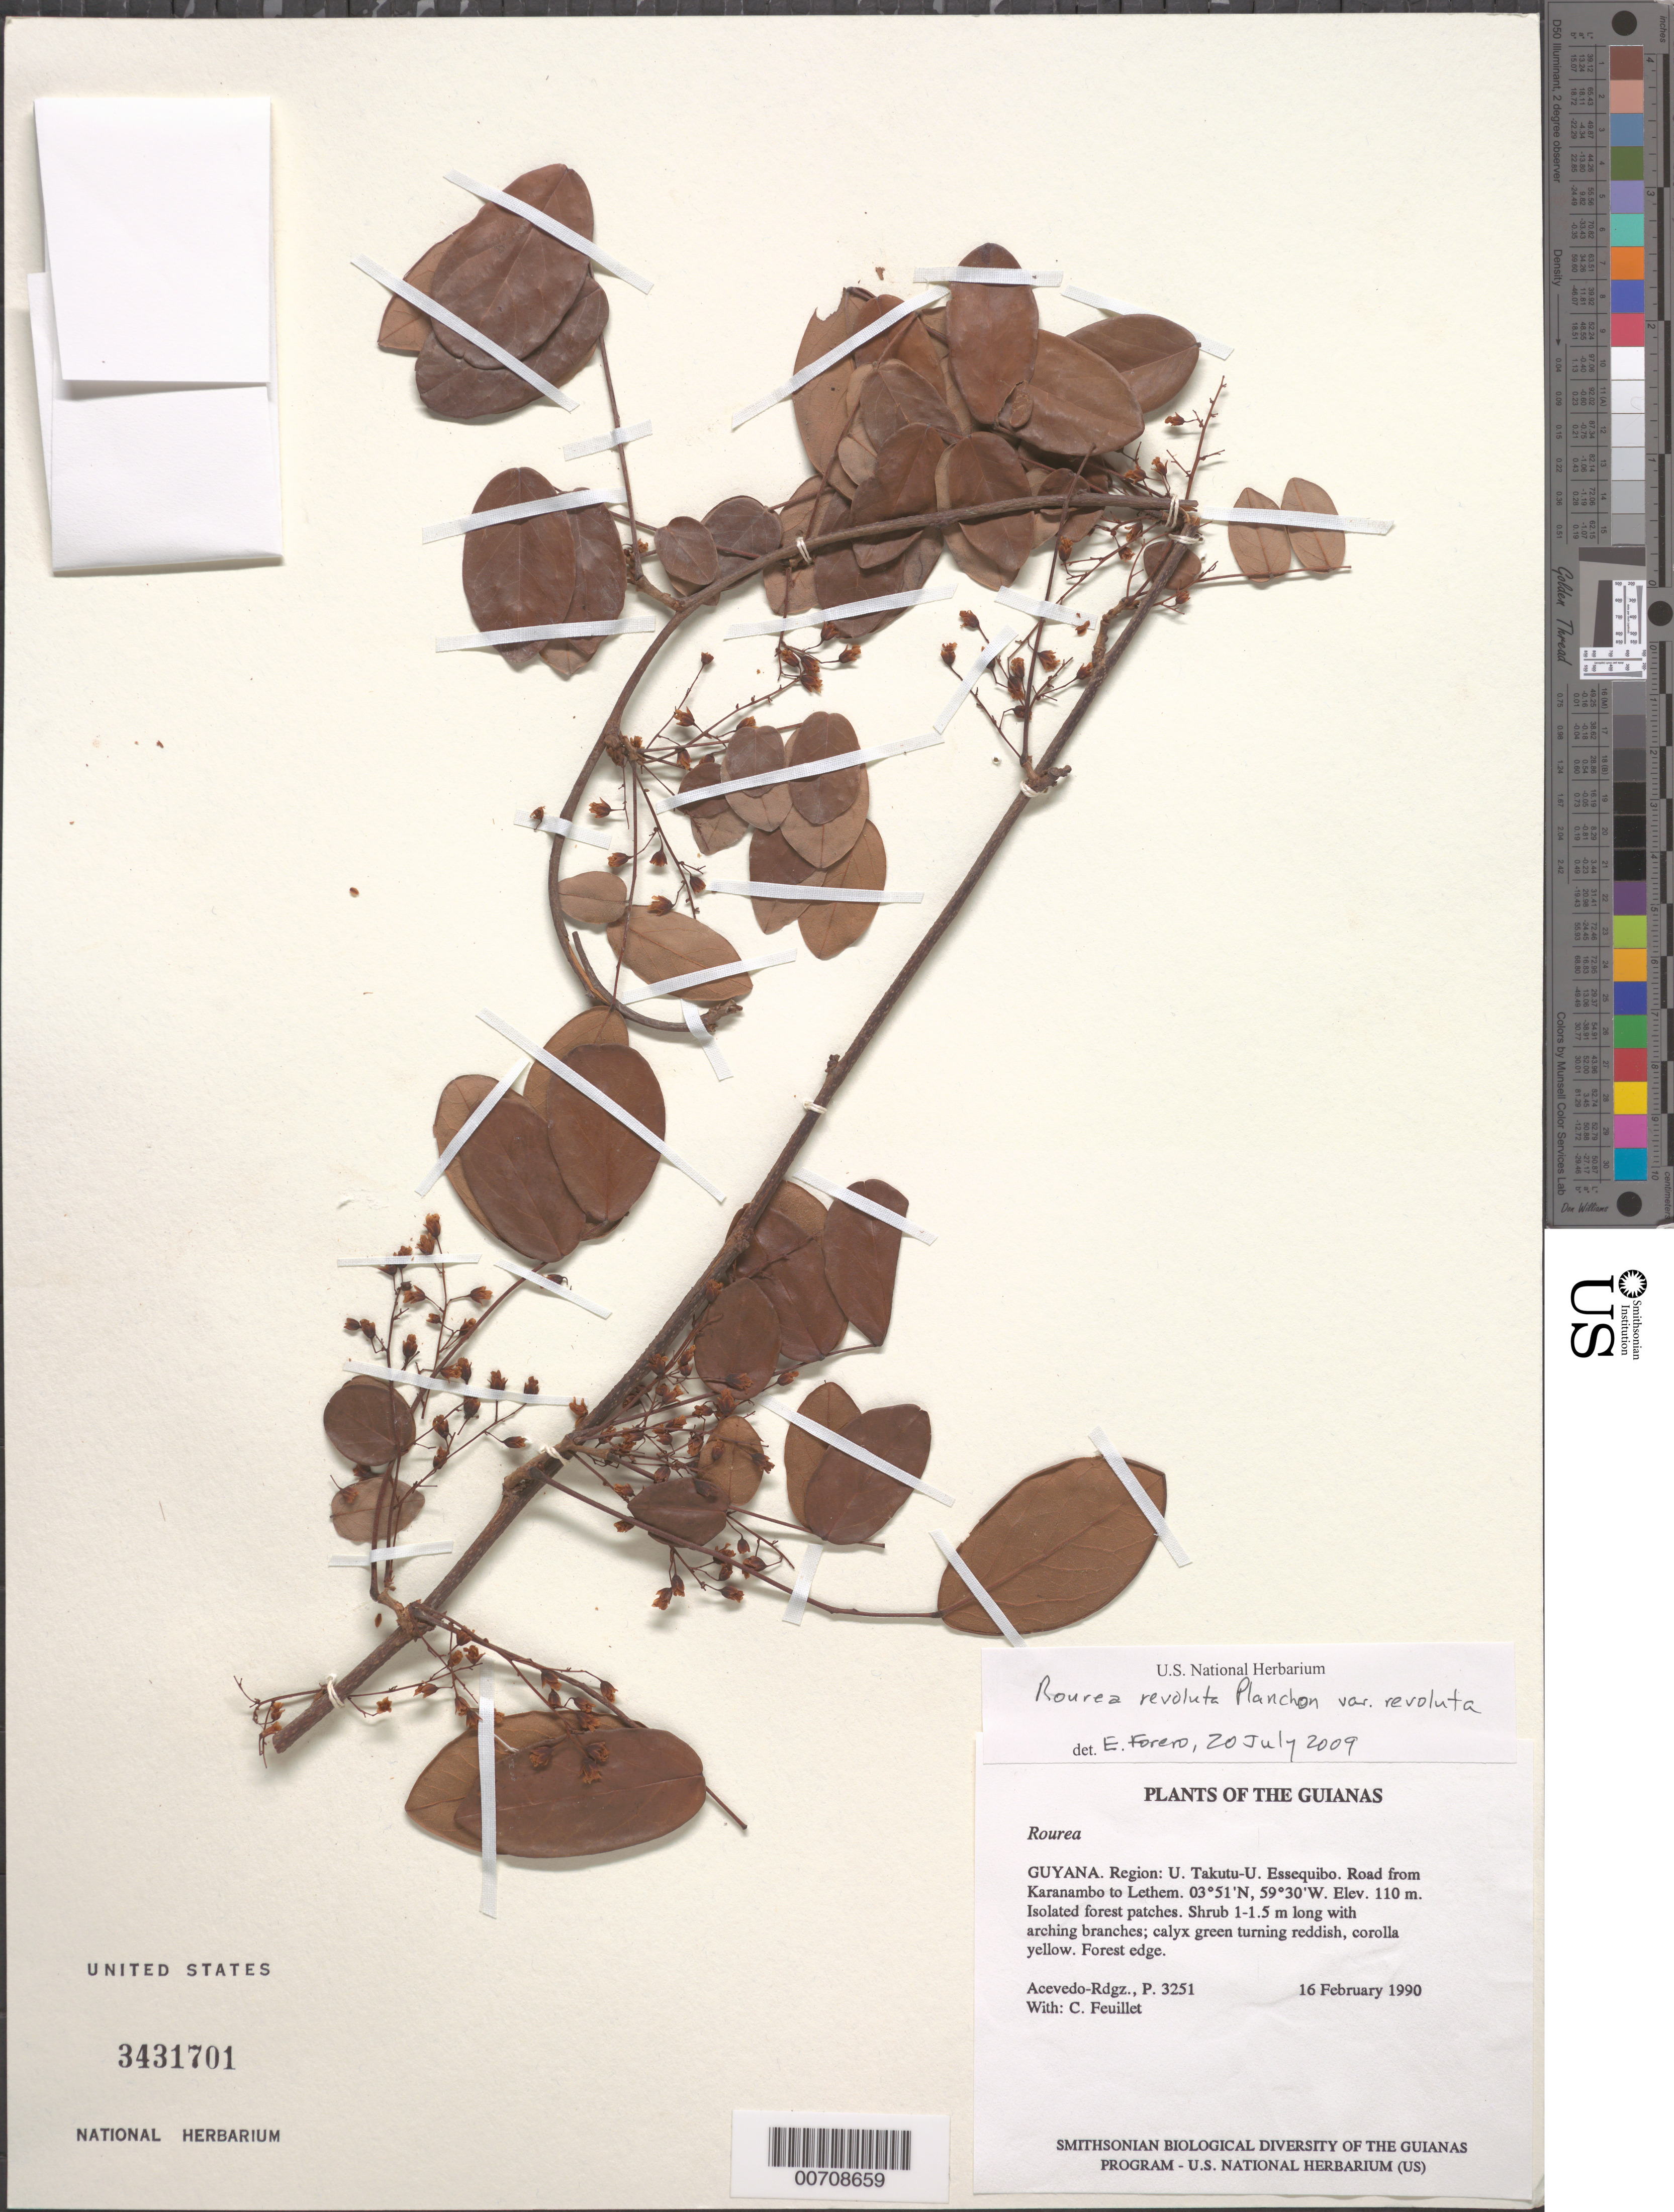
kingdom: Plantae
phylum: Tracheophyta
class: Magnoliopsida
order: Oxalidales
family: Connaraceae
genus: Rourea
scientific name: Rourea sp.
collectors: P. Acevedo-Rodr. & C. Feuillet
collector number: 3251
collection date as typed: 16 Feb 1990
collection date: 1990-02-16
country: Guyana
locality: U. Takutu - U. Essequibo. Road from Karanambo to Lethem.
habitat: Isolated forest patches.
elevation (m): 110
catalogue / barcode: US 3431701